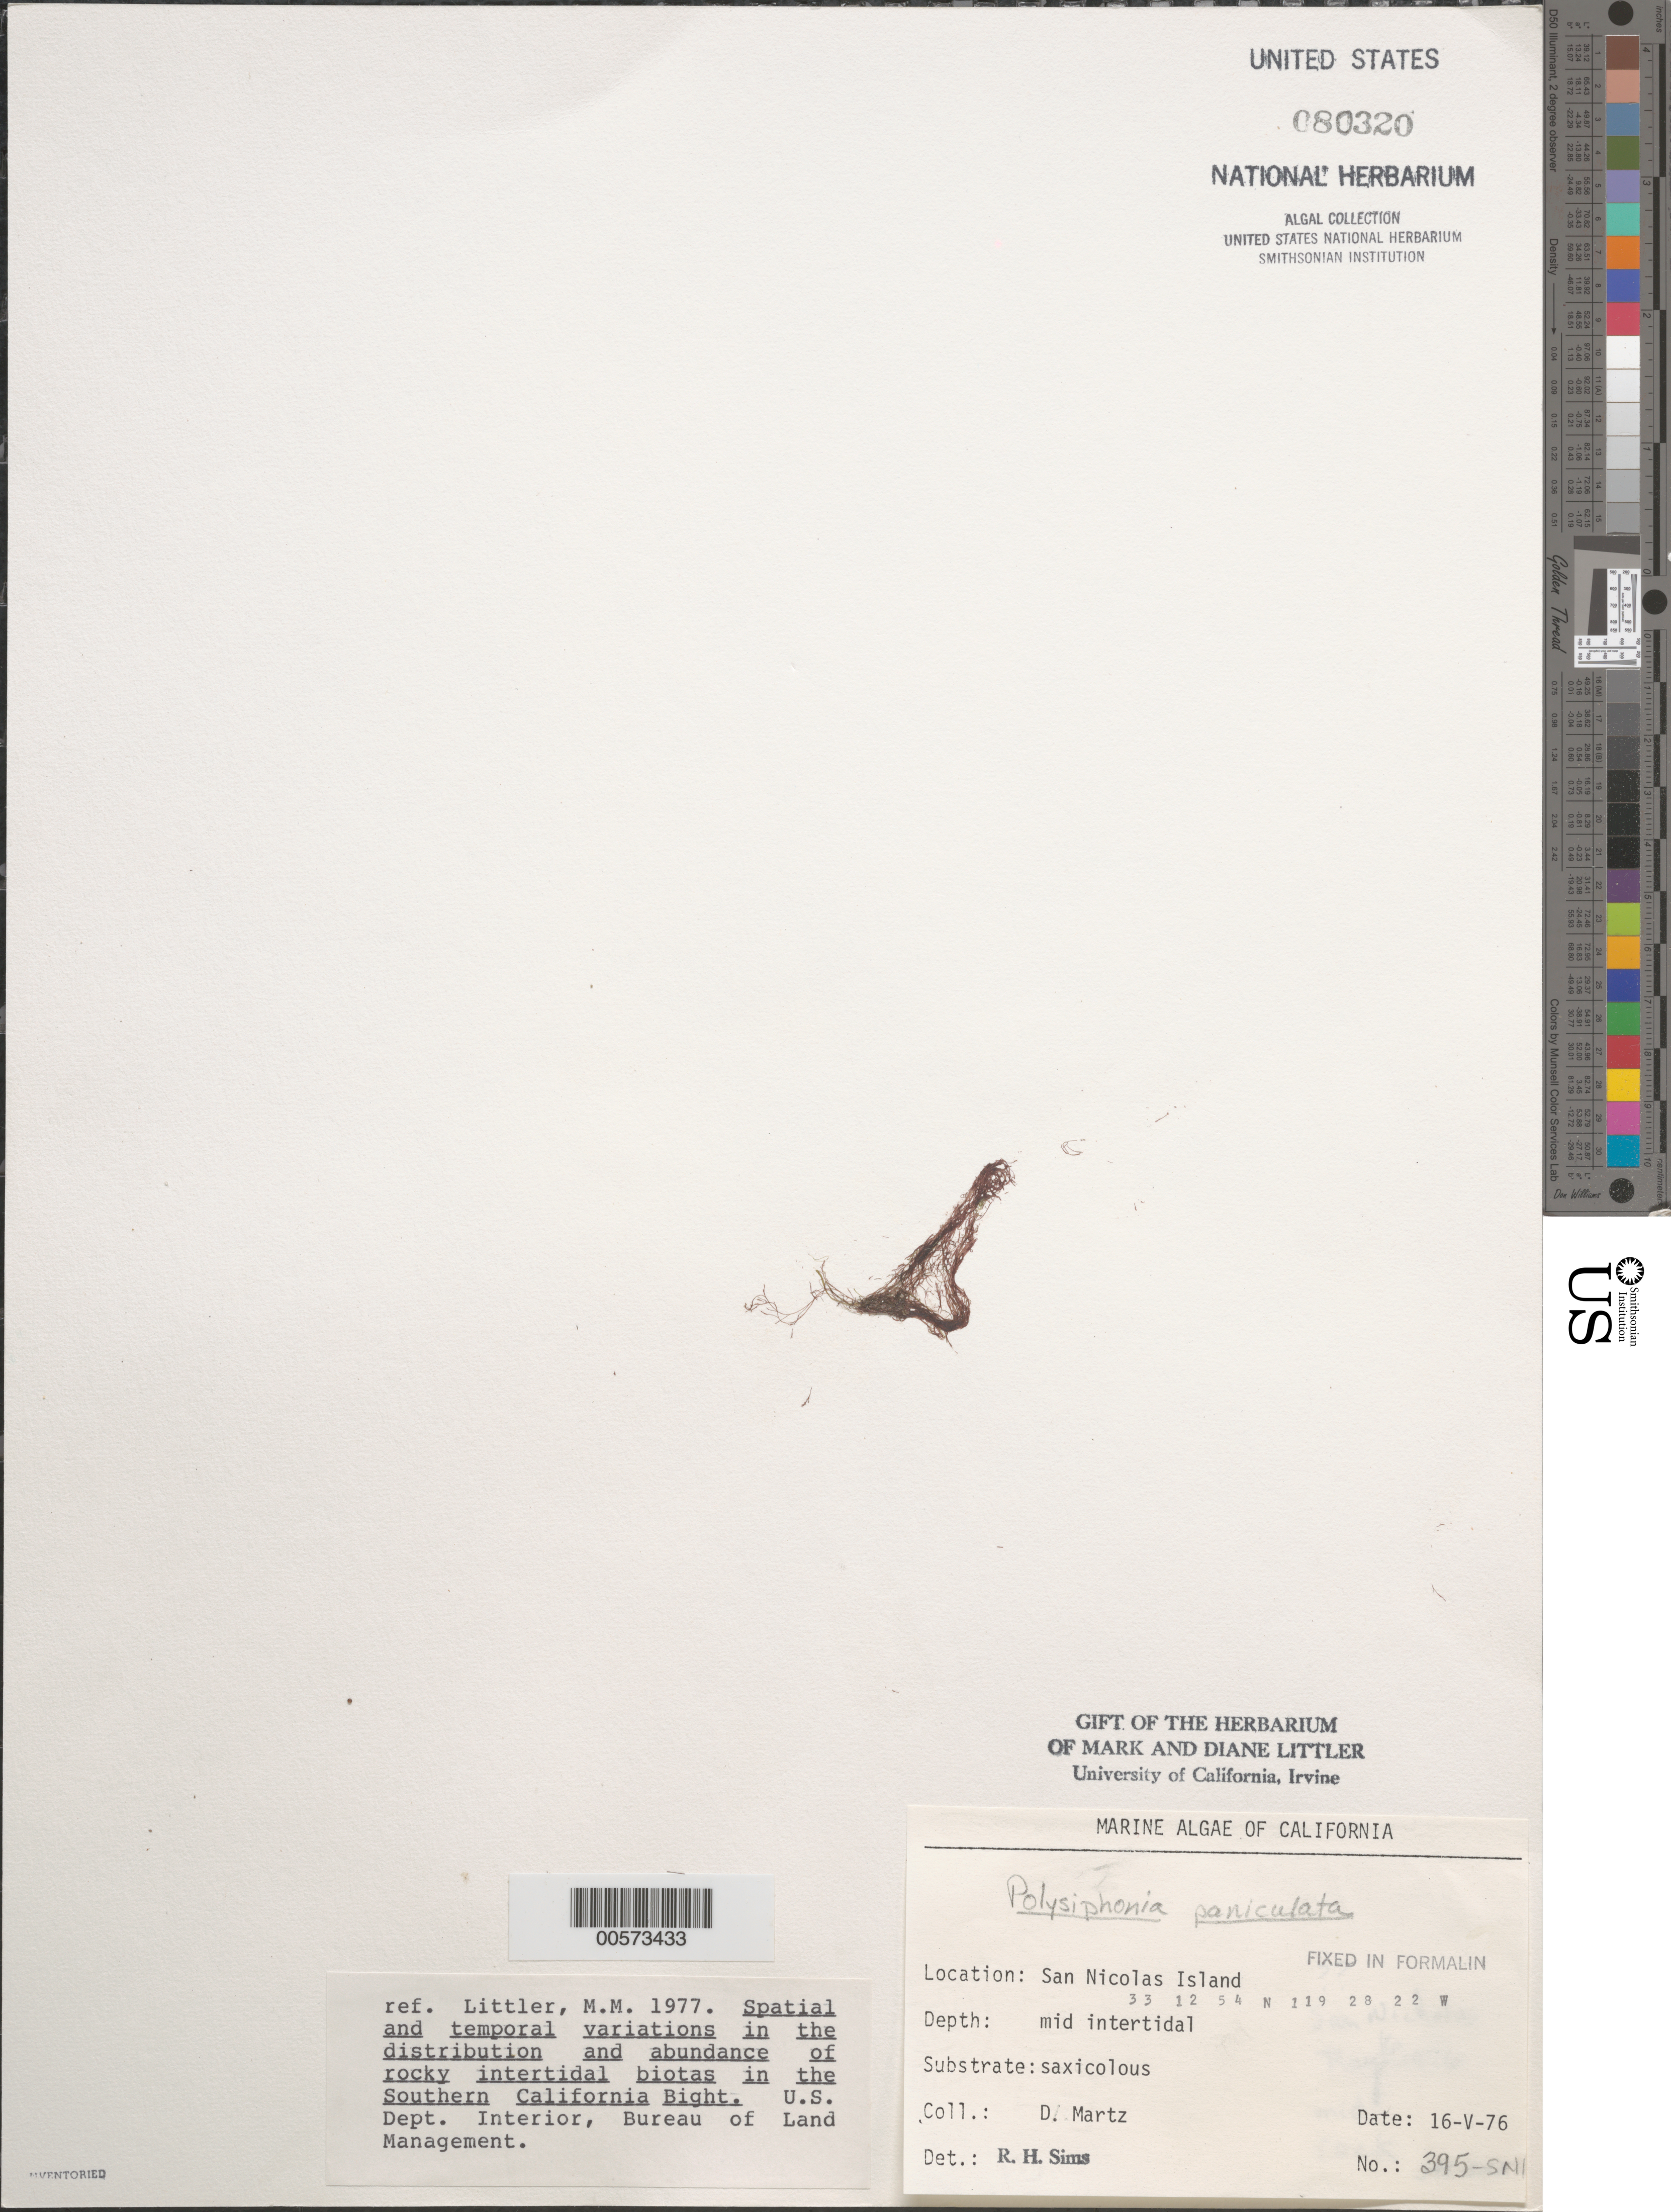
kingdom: Plantae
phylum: Rhodophyta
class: Florideophyceae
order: Ceramiales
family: Rhodomelaceae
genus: Eutrichosiphonia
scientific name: Eutrichosiphonia paniculata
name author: (Mont.) D.E.Bustamante & T.O. Cho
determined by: Algae name updating Project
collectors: D. Martz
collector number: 395-sni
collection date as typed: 16 May 1976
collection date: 1976-05-16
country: United States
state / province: California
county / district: Ventura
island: San Nicolas Island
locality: Dutch Harbor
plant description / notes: BLM-SOCALBIGHT Rocky Intertidal Survey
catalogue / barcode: US 80320